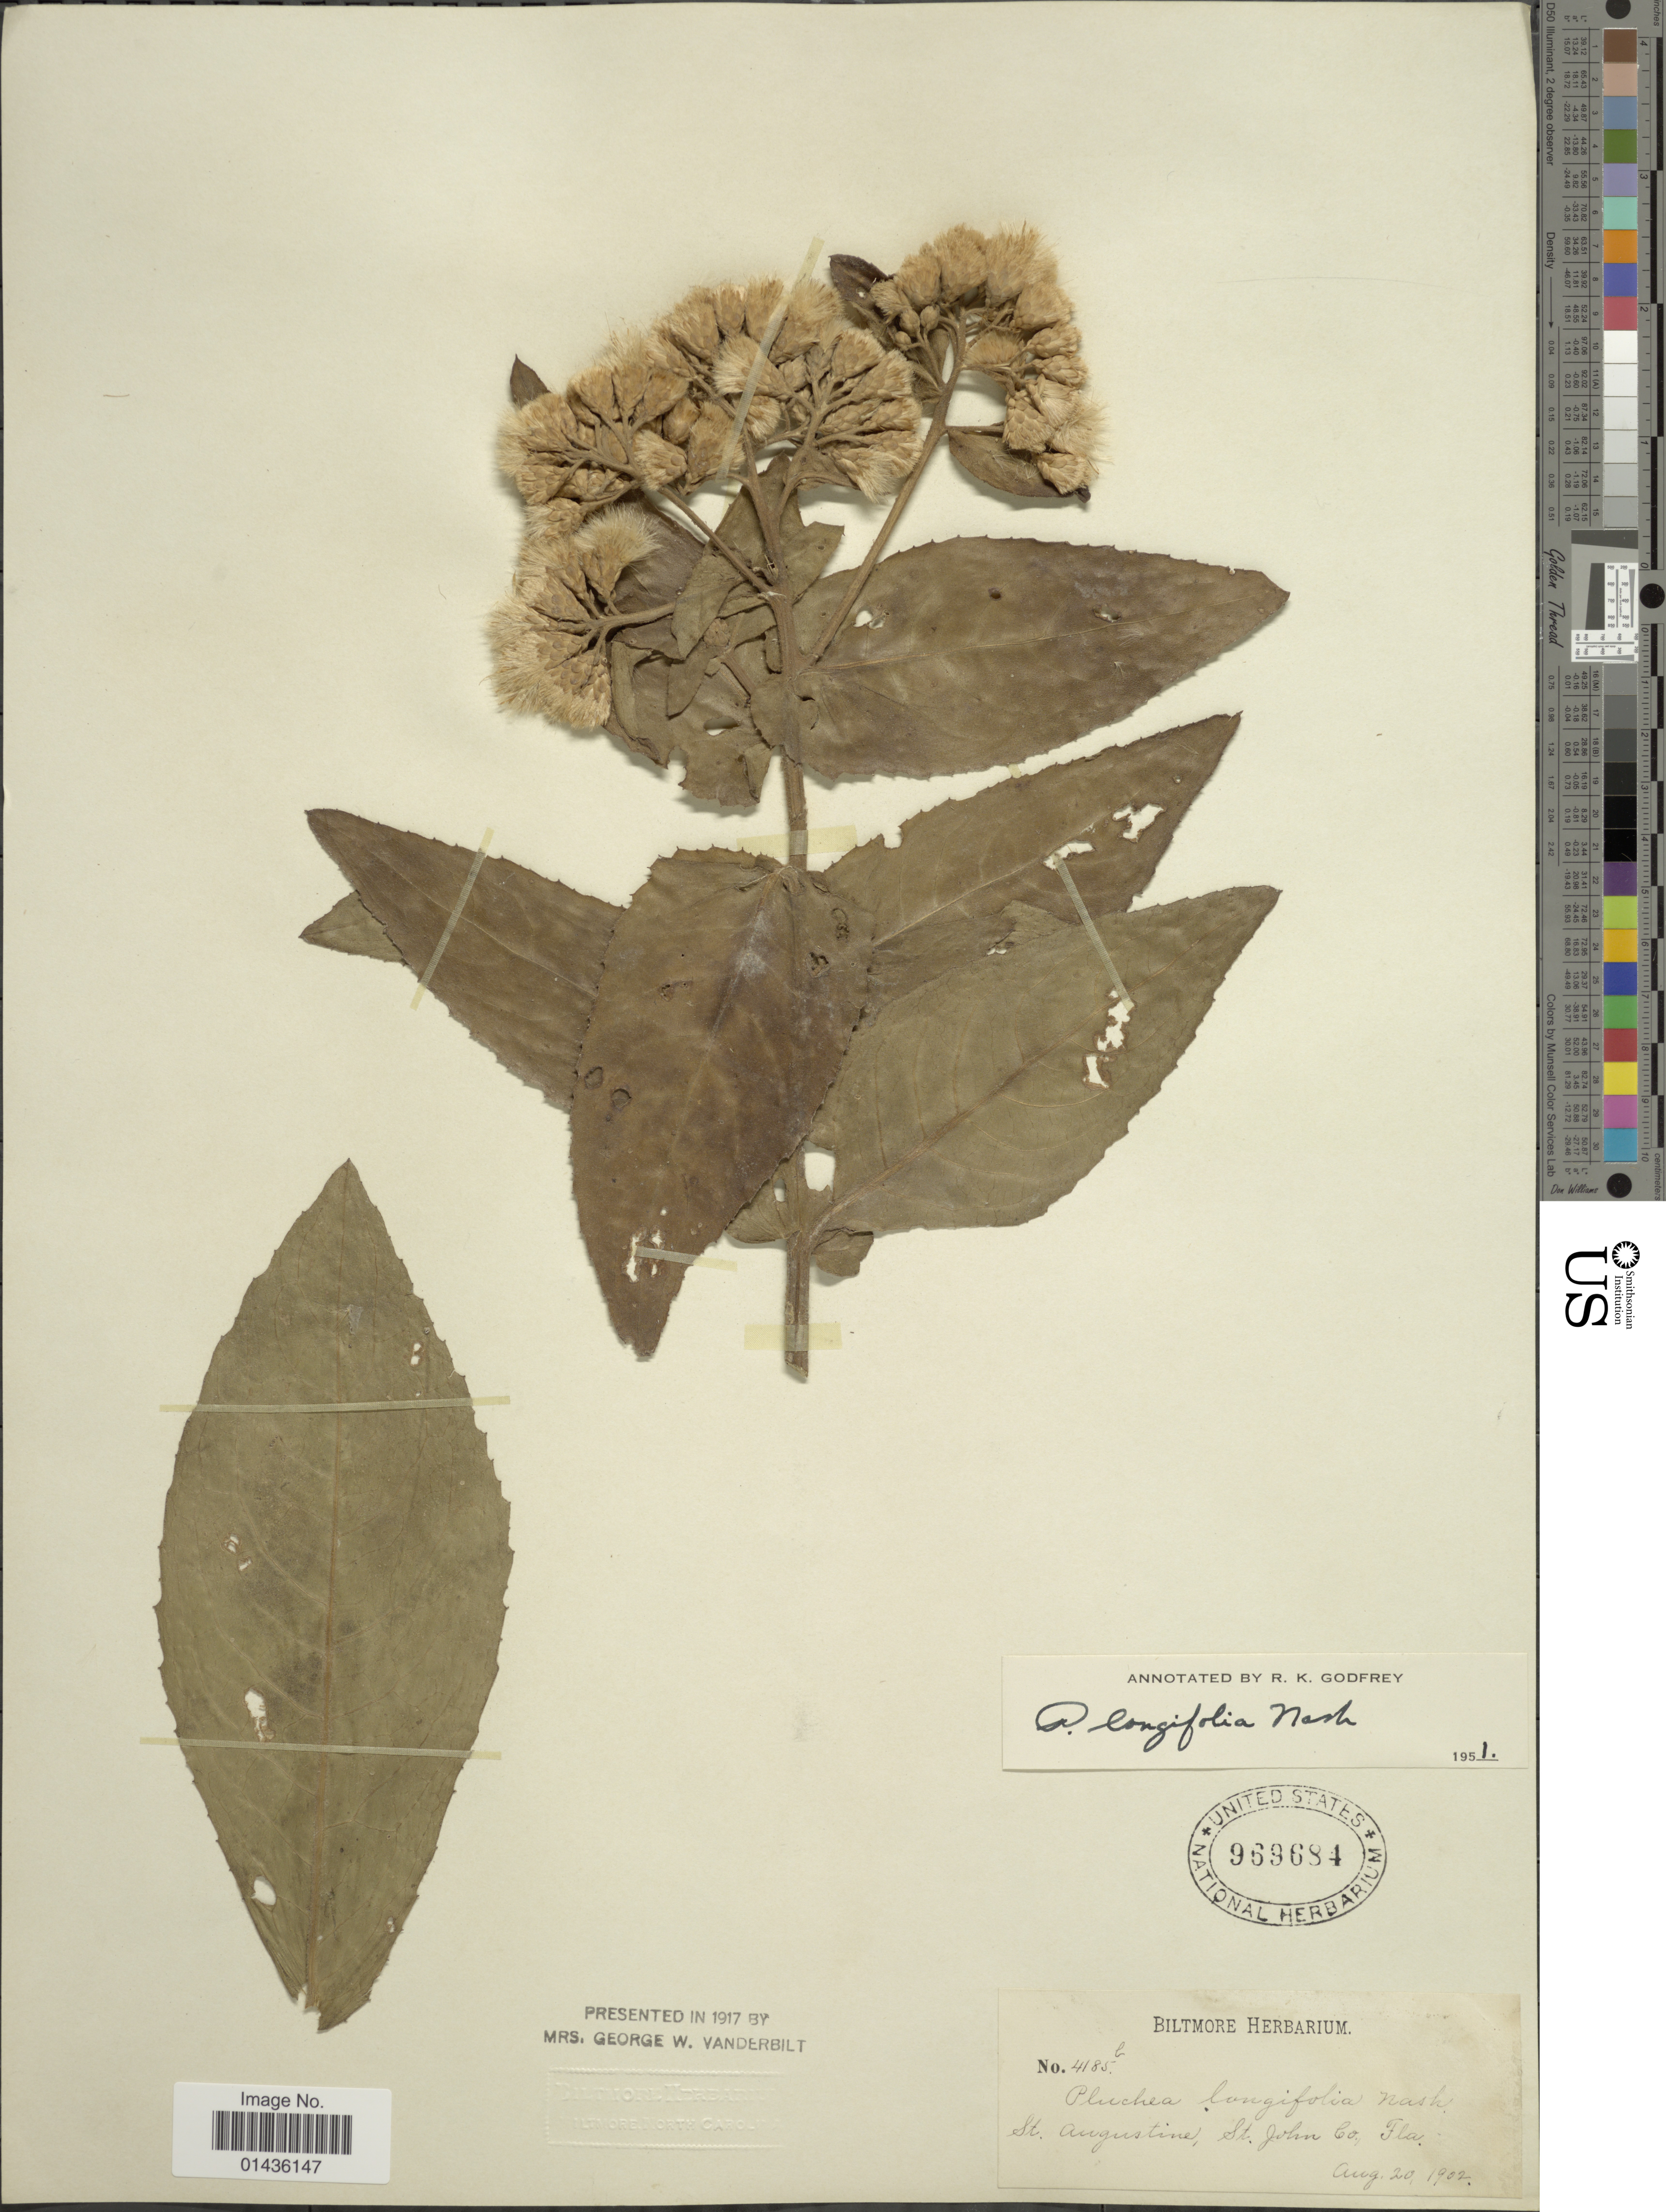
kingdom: Plantae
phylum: Tracheophyta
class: Magnoliopsida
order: Asterales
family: Asteraceae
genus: Pluchea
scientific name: Pluchea longifolia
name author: Nash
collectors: ex herb. Biltmore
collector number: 4185b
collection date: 1902-08-20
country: United States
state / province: Florida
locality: St. Augustine, St. John Co., Fla.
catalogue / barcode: US 969684